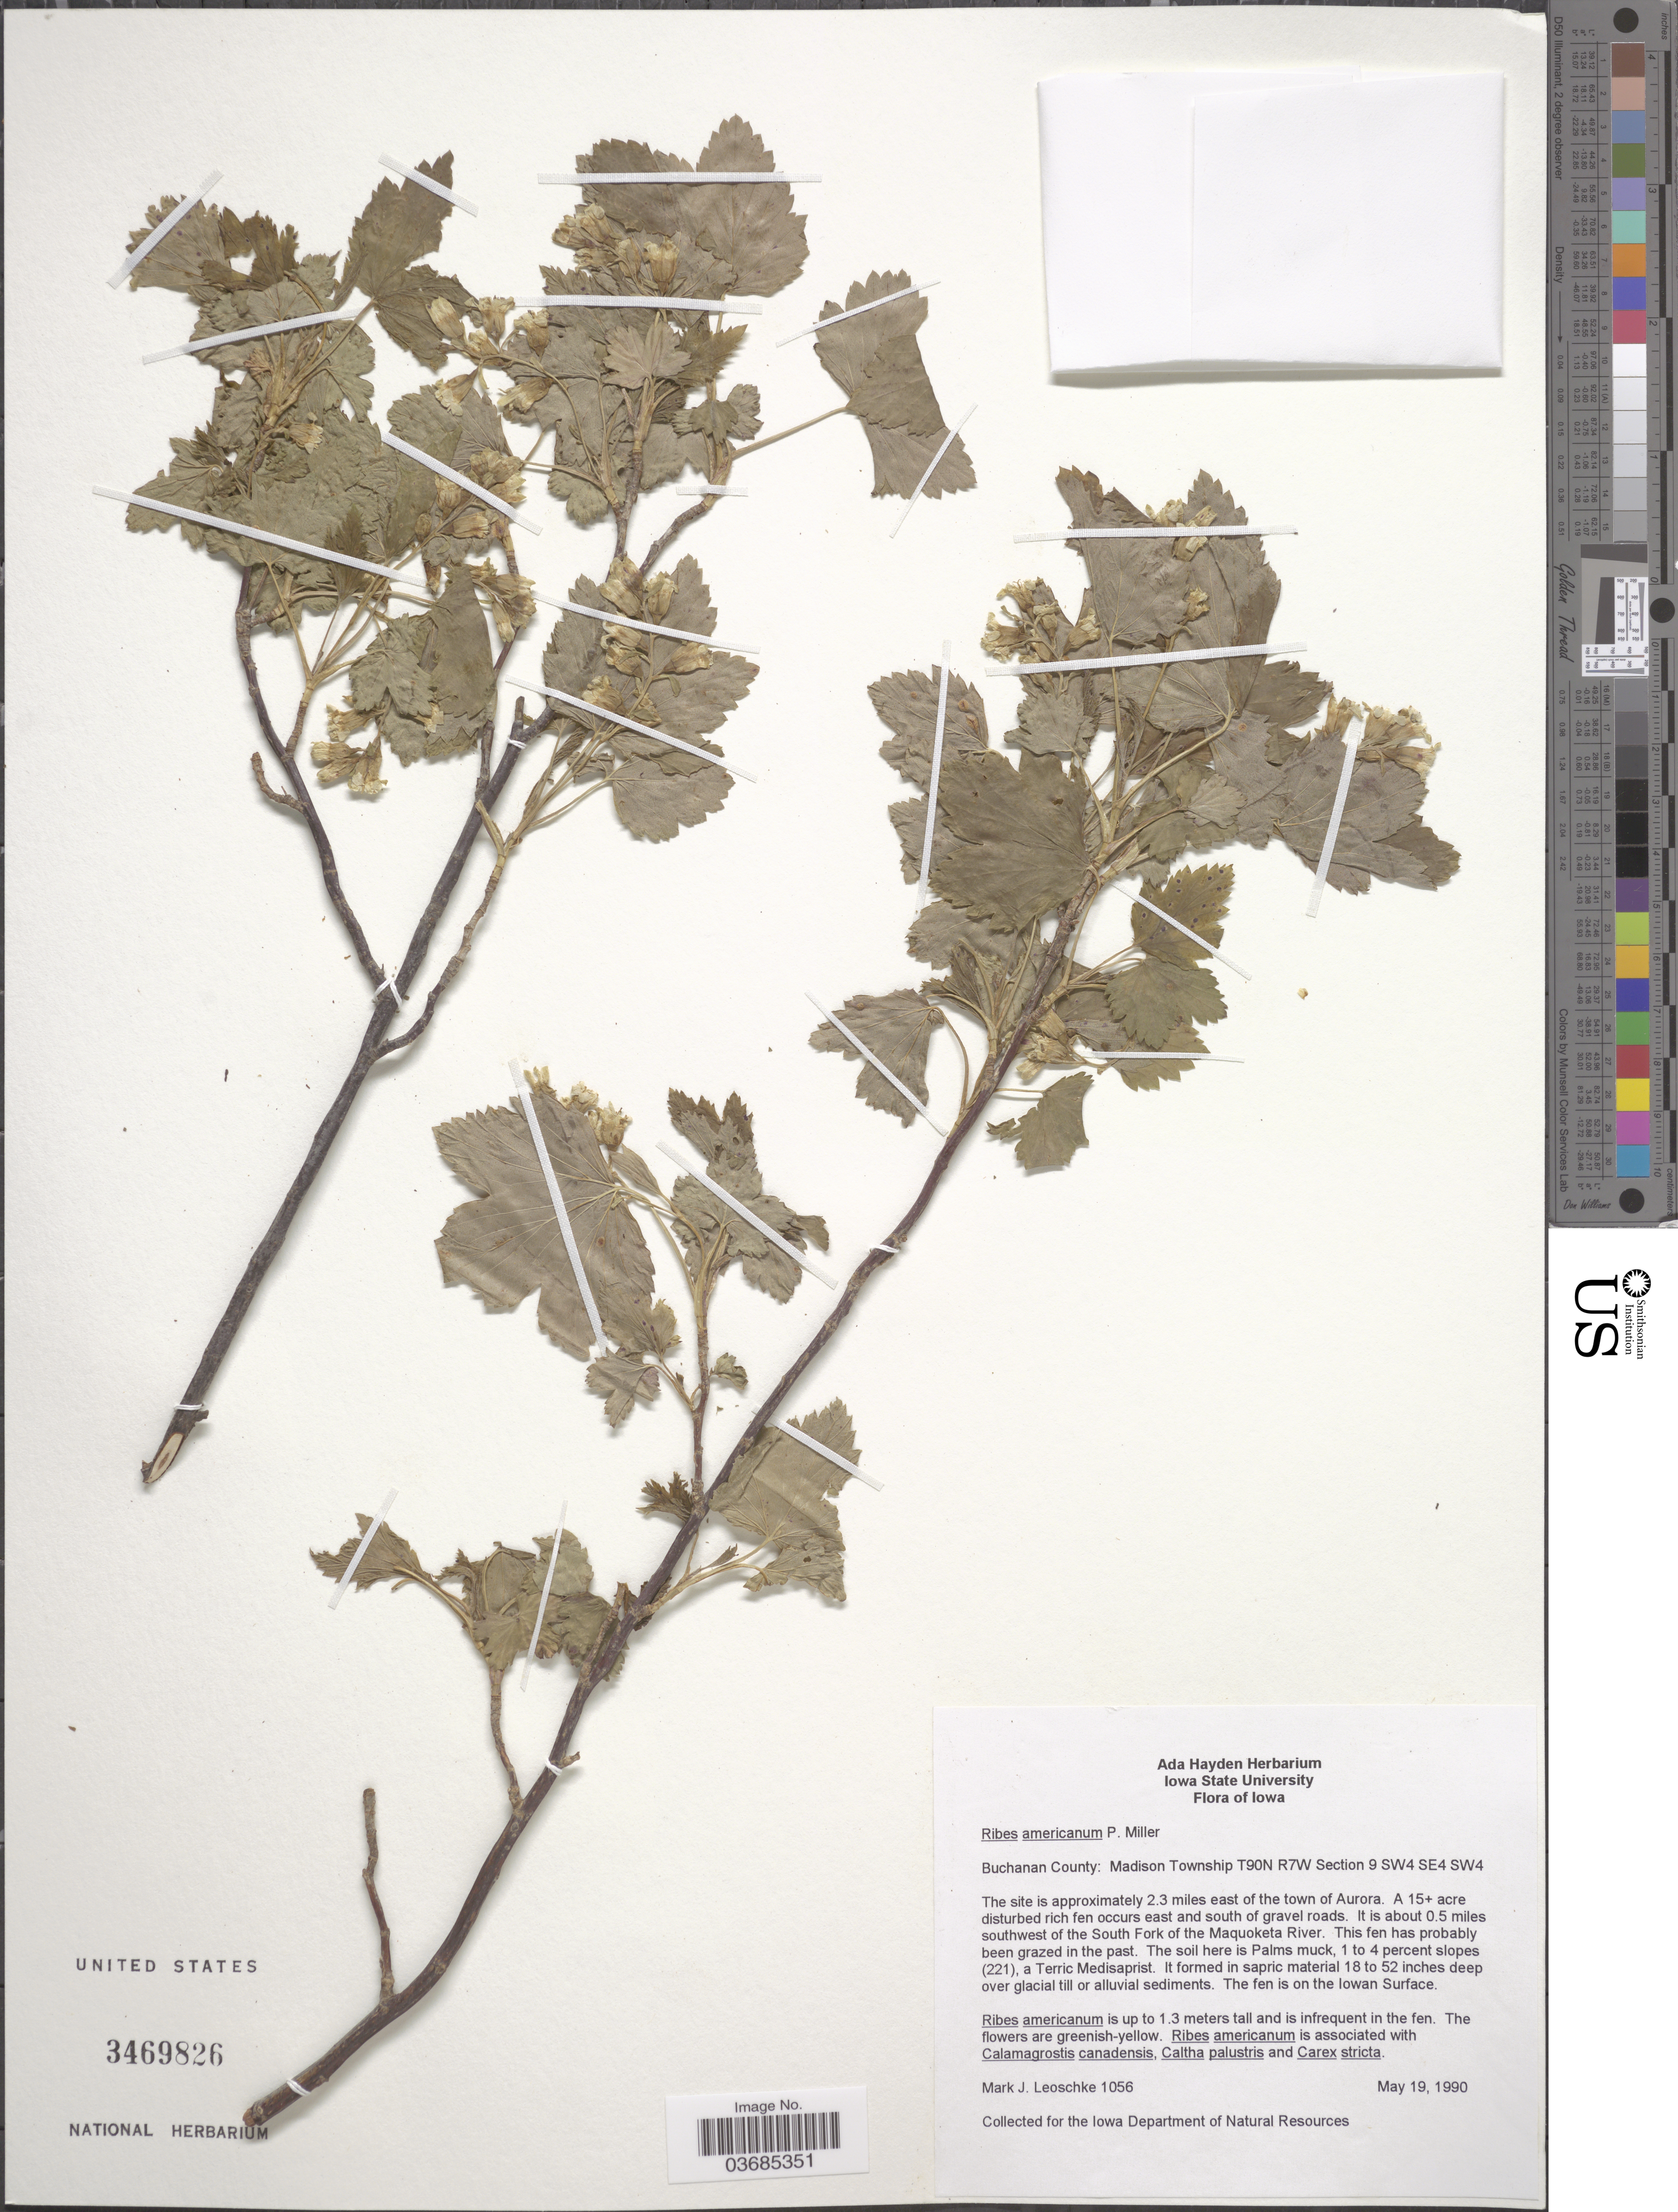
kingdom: Plantae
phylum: Tracheophyta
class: Magnoliopsida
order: Saxifragales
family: Grossulariaceae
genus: Ribes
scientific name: Ribes americanum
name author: Mill.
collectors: M. J. Leoschke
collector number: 1056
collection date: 1990-05-19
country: United States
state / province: Iowa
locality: Buchanan County: Madison Township T90N R7W Section 9 SW4 SE4 SW4. The site approximately 2.3 miles east of the town of Aurora. A 15+ acre disturbed rich fen occurs east and south of gravel roads. It is about 0.5 miles southwest of the South Fork of the Maquoketa River.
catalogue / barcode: US 3469826